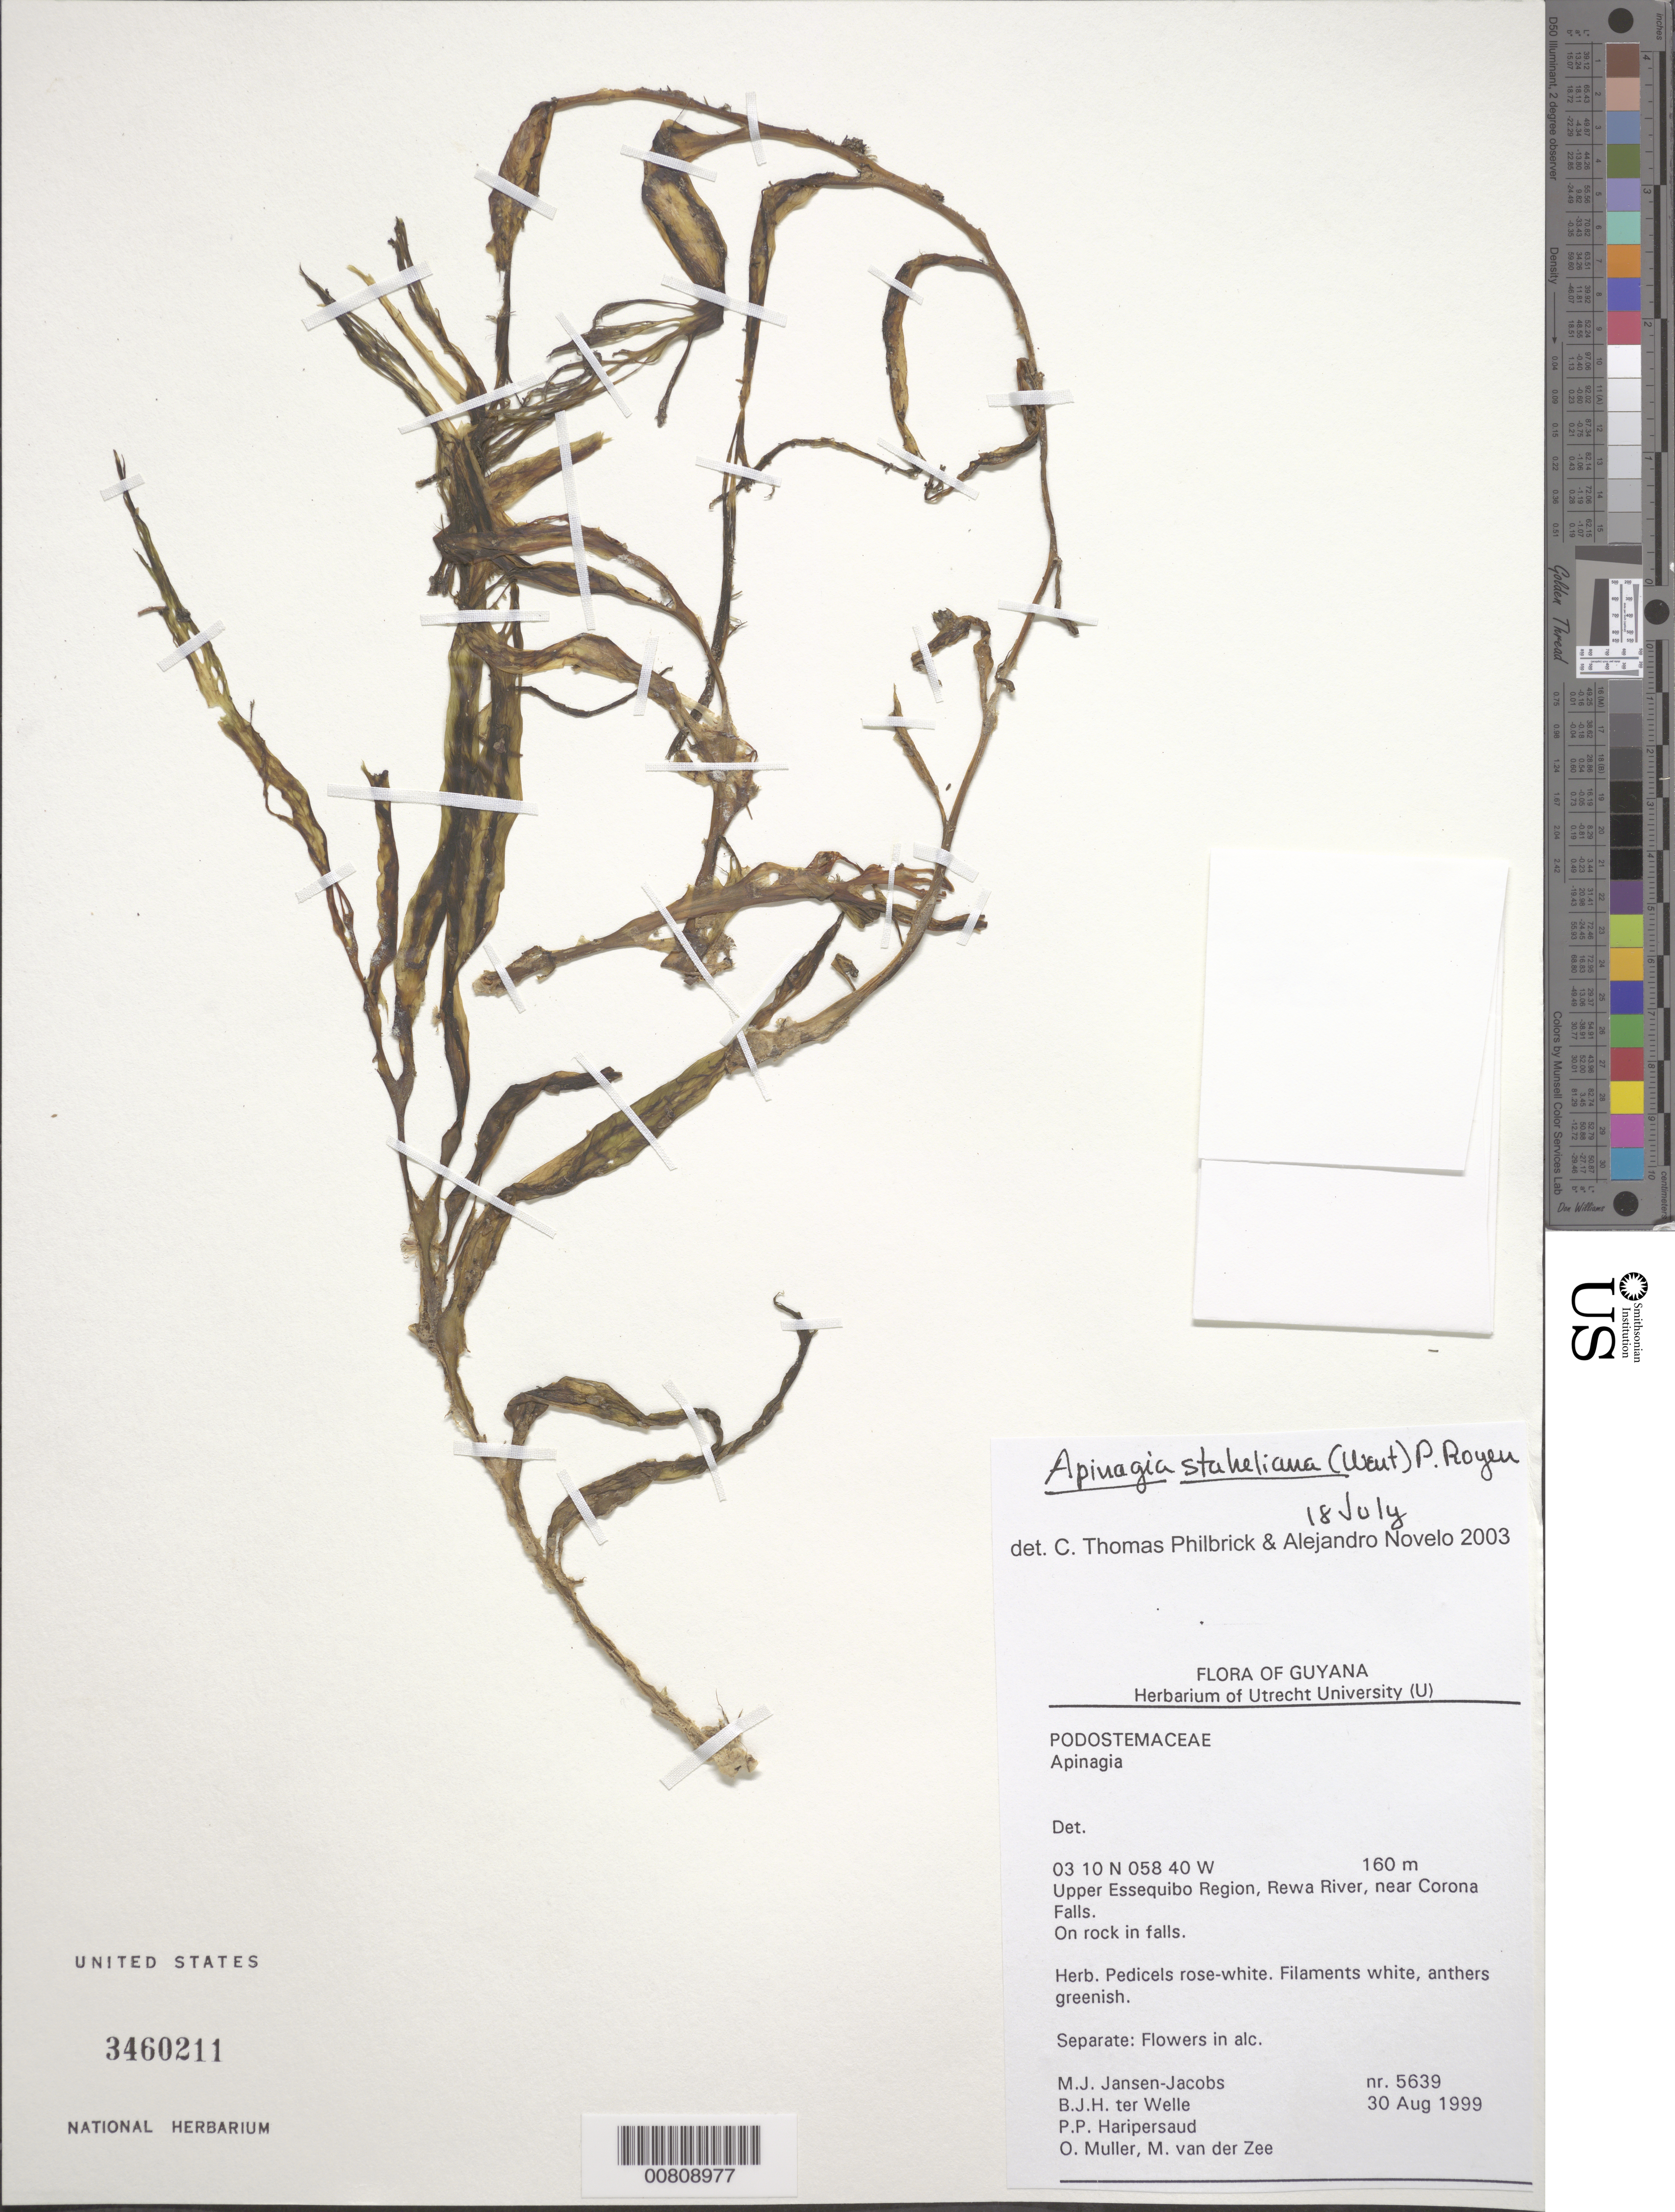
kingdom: Plantae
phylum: Tracheophyta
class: Magnoliopsida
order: Malpighiales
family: Podostemaceae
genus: Apinagia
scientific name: Apinagia staheliana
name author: (Went) P. Royen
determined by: Philbrick, C. T.; Novelo, A.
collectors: M. J. Jansen-Jacobs, B. Welle, P. Haripersaud, O. Muller & M. van der Zee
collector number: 5639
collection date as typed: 30-Aug-99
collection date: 1999-08-30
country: Guyana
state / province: U. Takutu-U. Essequibo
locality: Rewa River, near Corona Falls, Upper Essequibo Region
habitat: On rock in falls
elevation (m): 160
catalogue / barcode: US 3460211